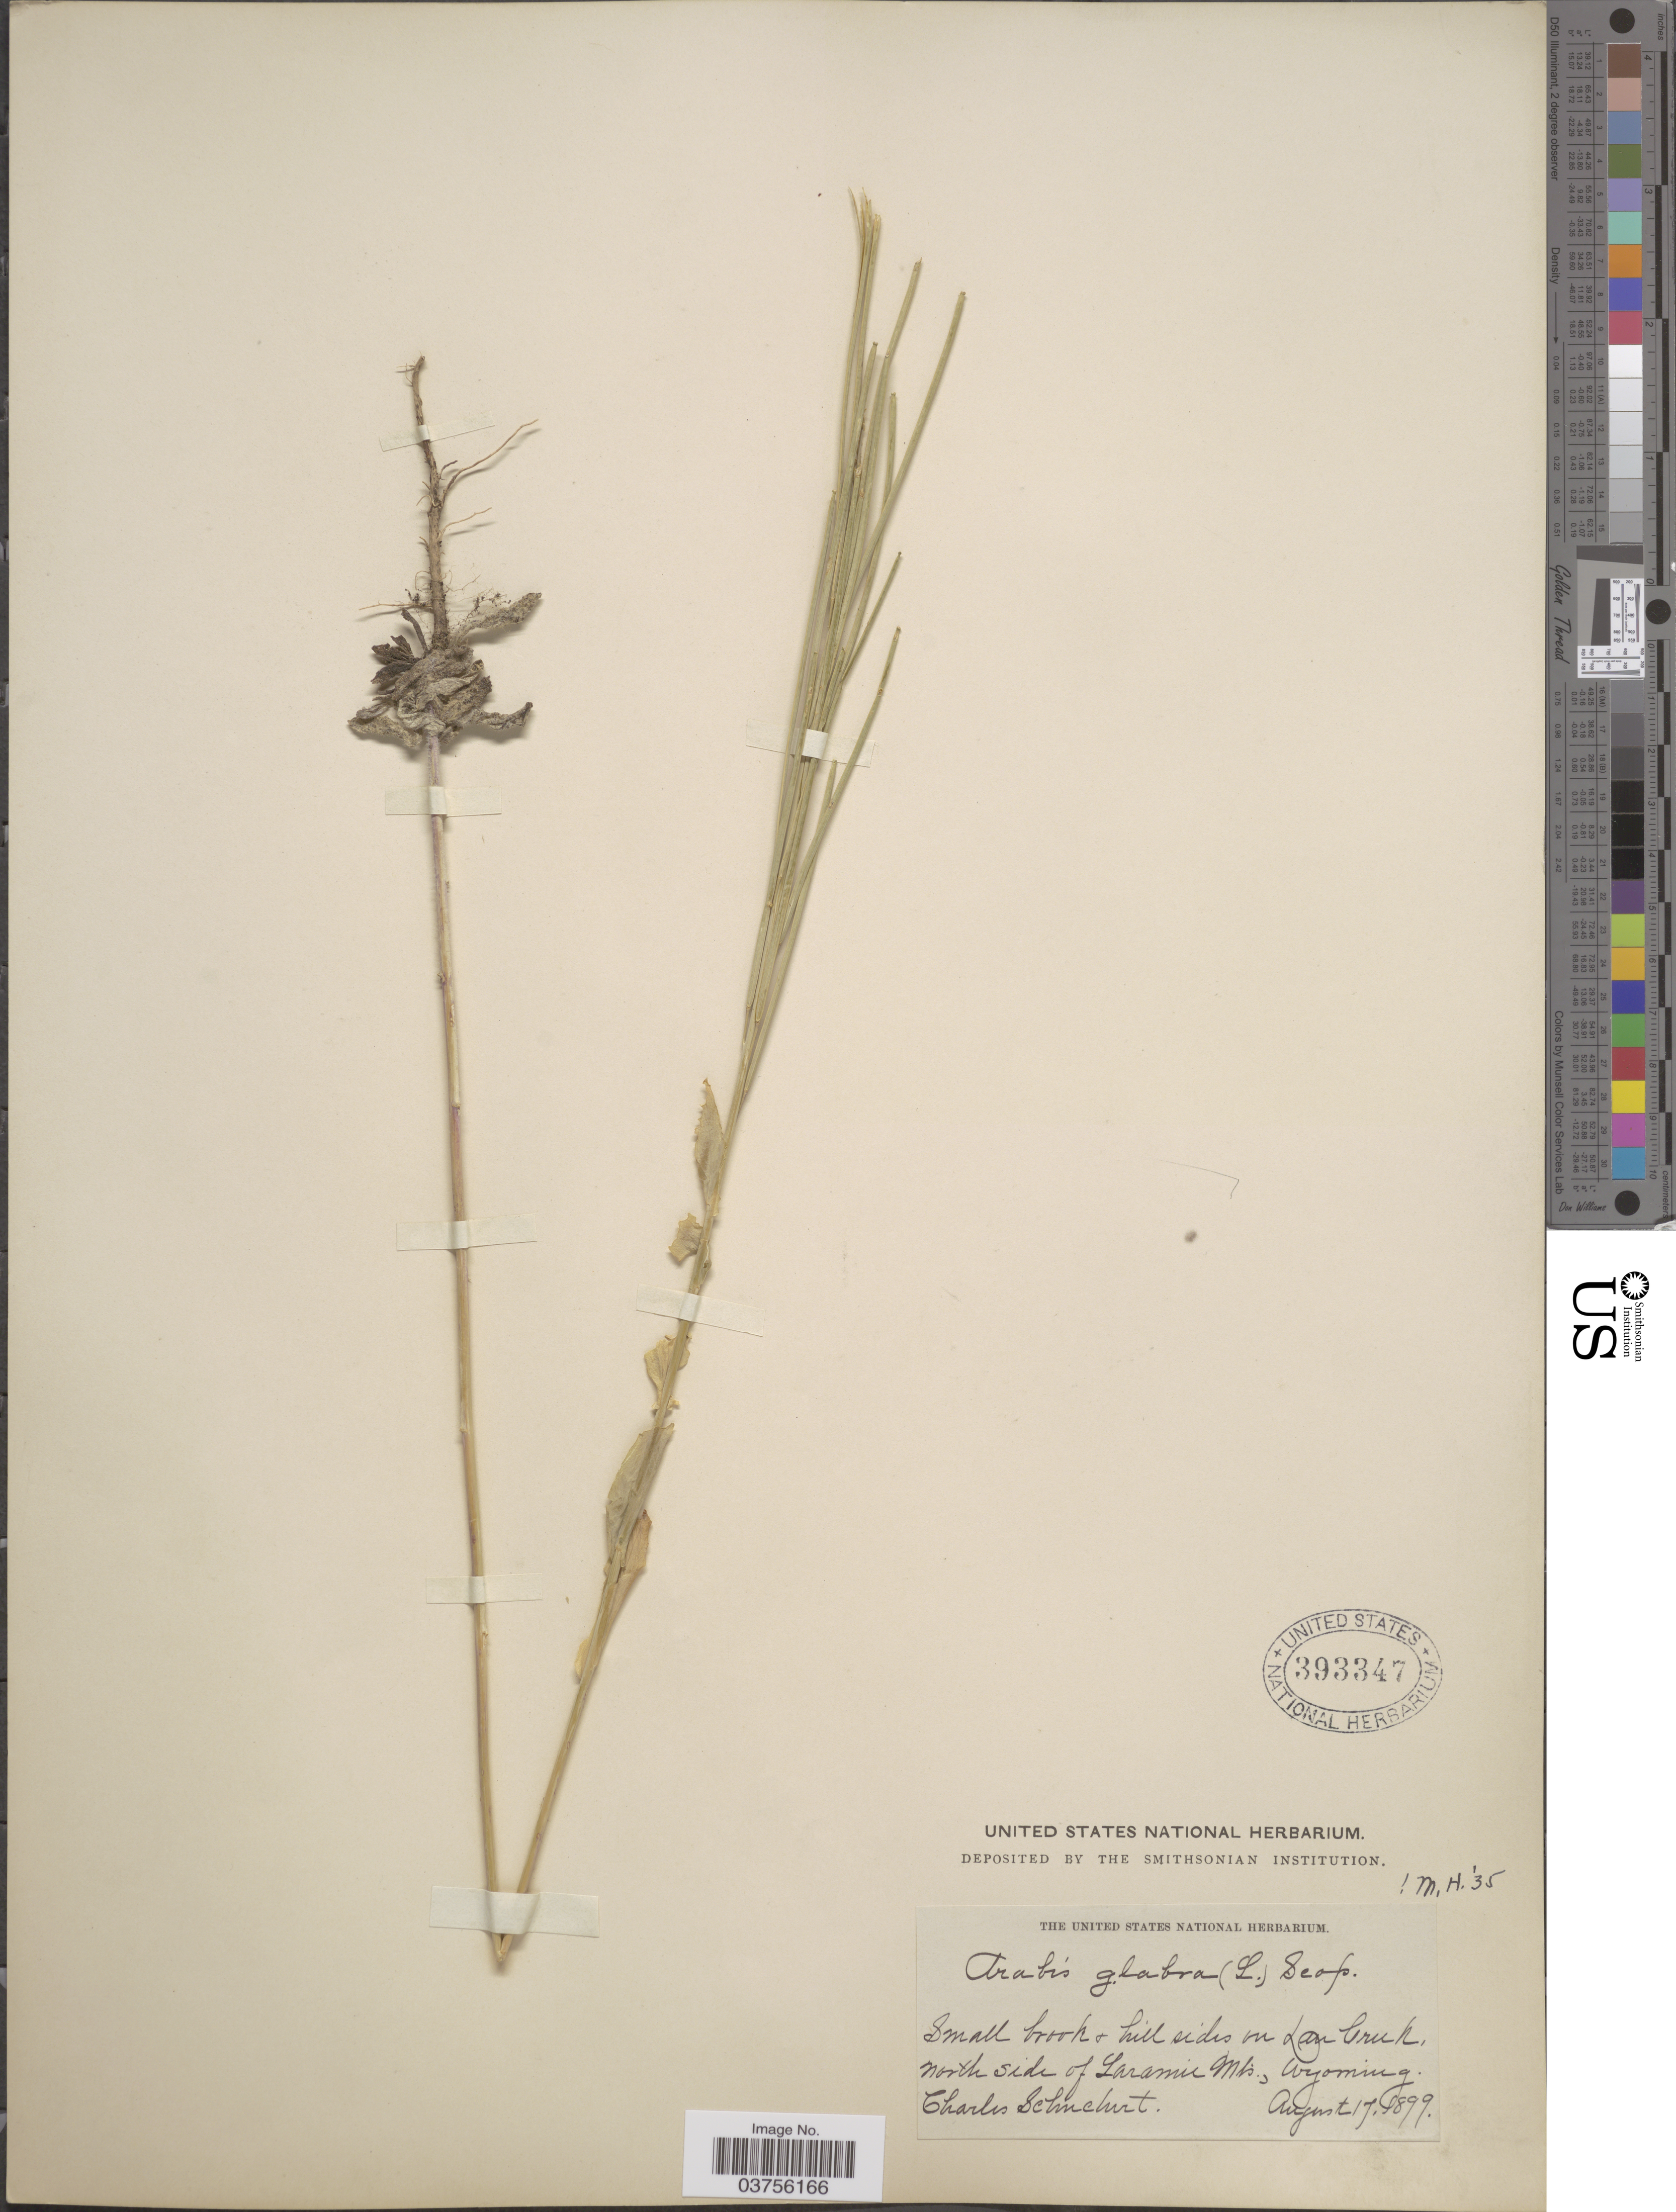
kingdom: Plantae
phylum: Tracheophyta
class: Magnoliopsida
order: Brassicales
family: Brassicaceae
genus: Turritis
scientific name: Turritis glabra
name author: L.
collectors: C. Schuchert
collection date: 1899-08-17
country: United States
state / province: Wyoming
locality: Small brook & hill sides on Deer Creek, north side of Laramie Mts.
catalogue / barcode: US 393347